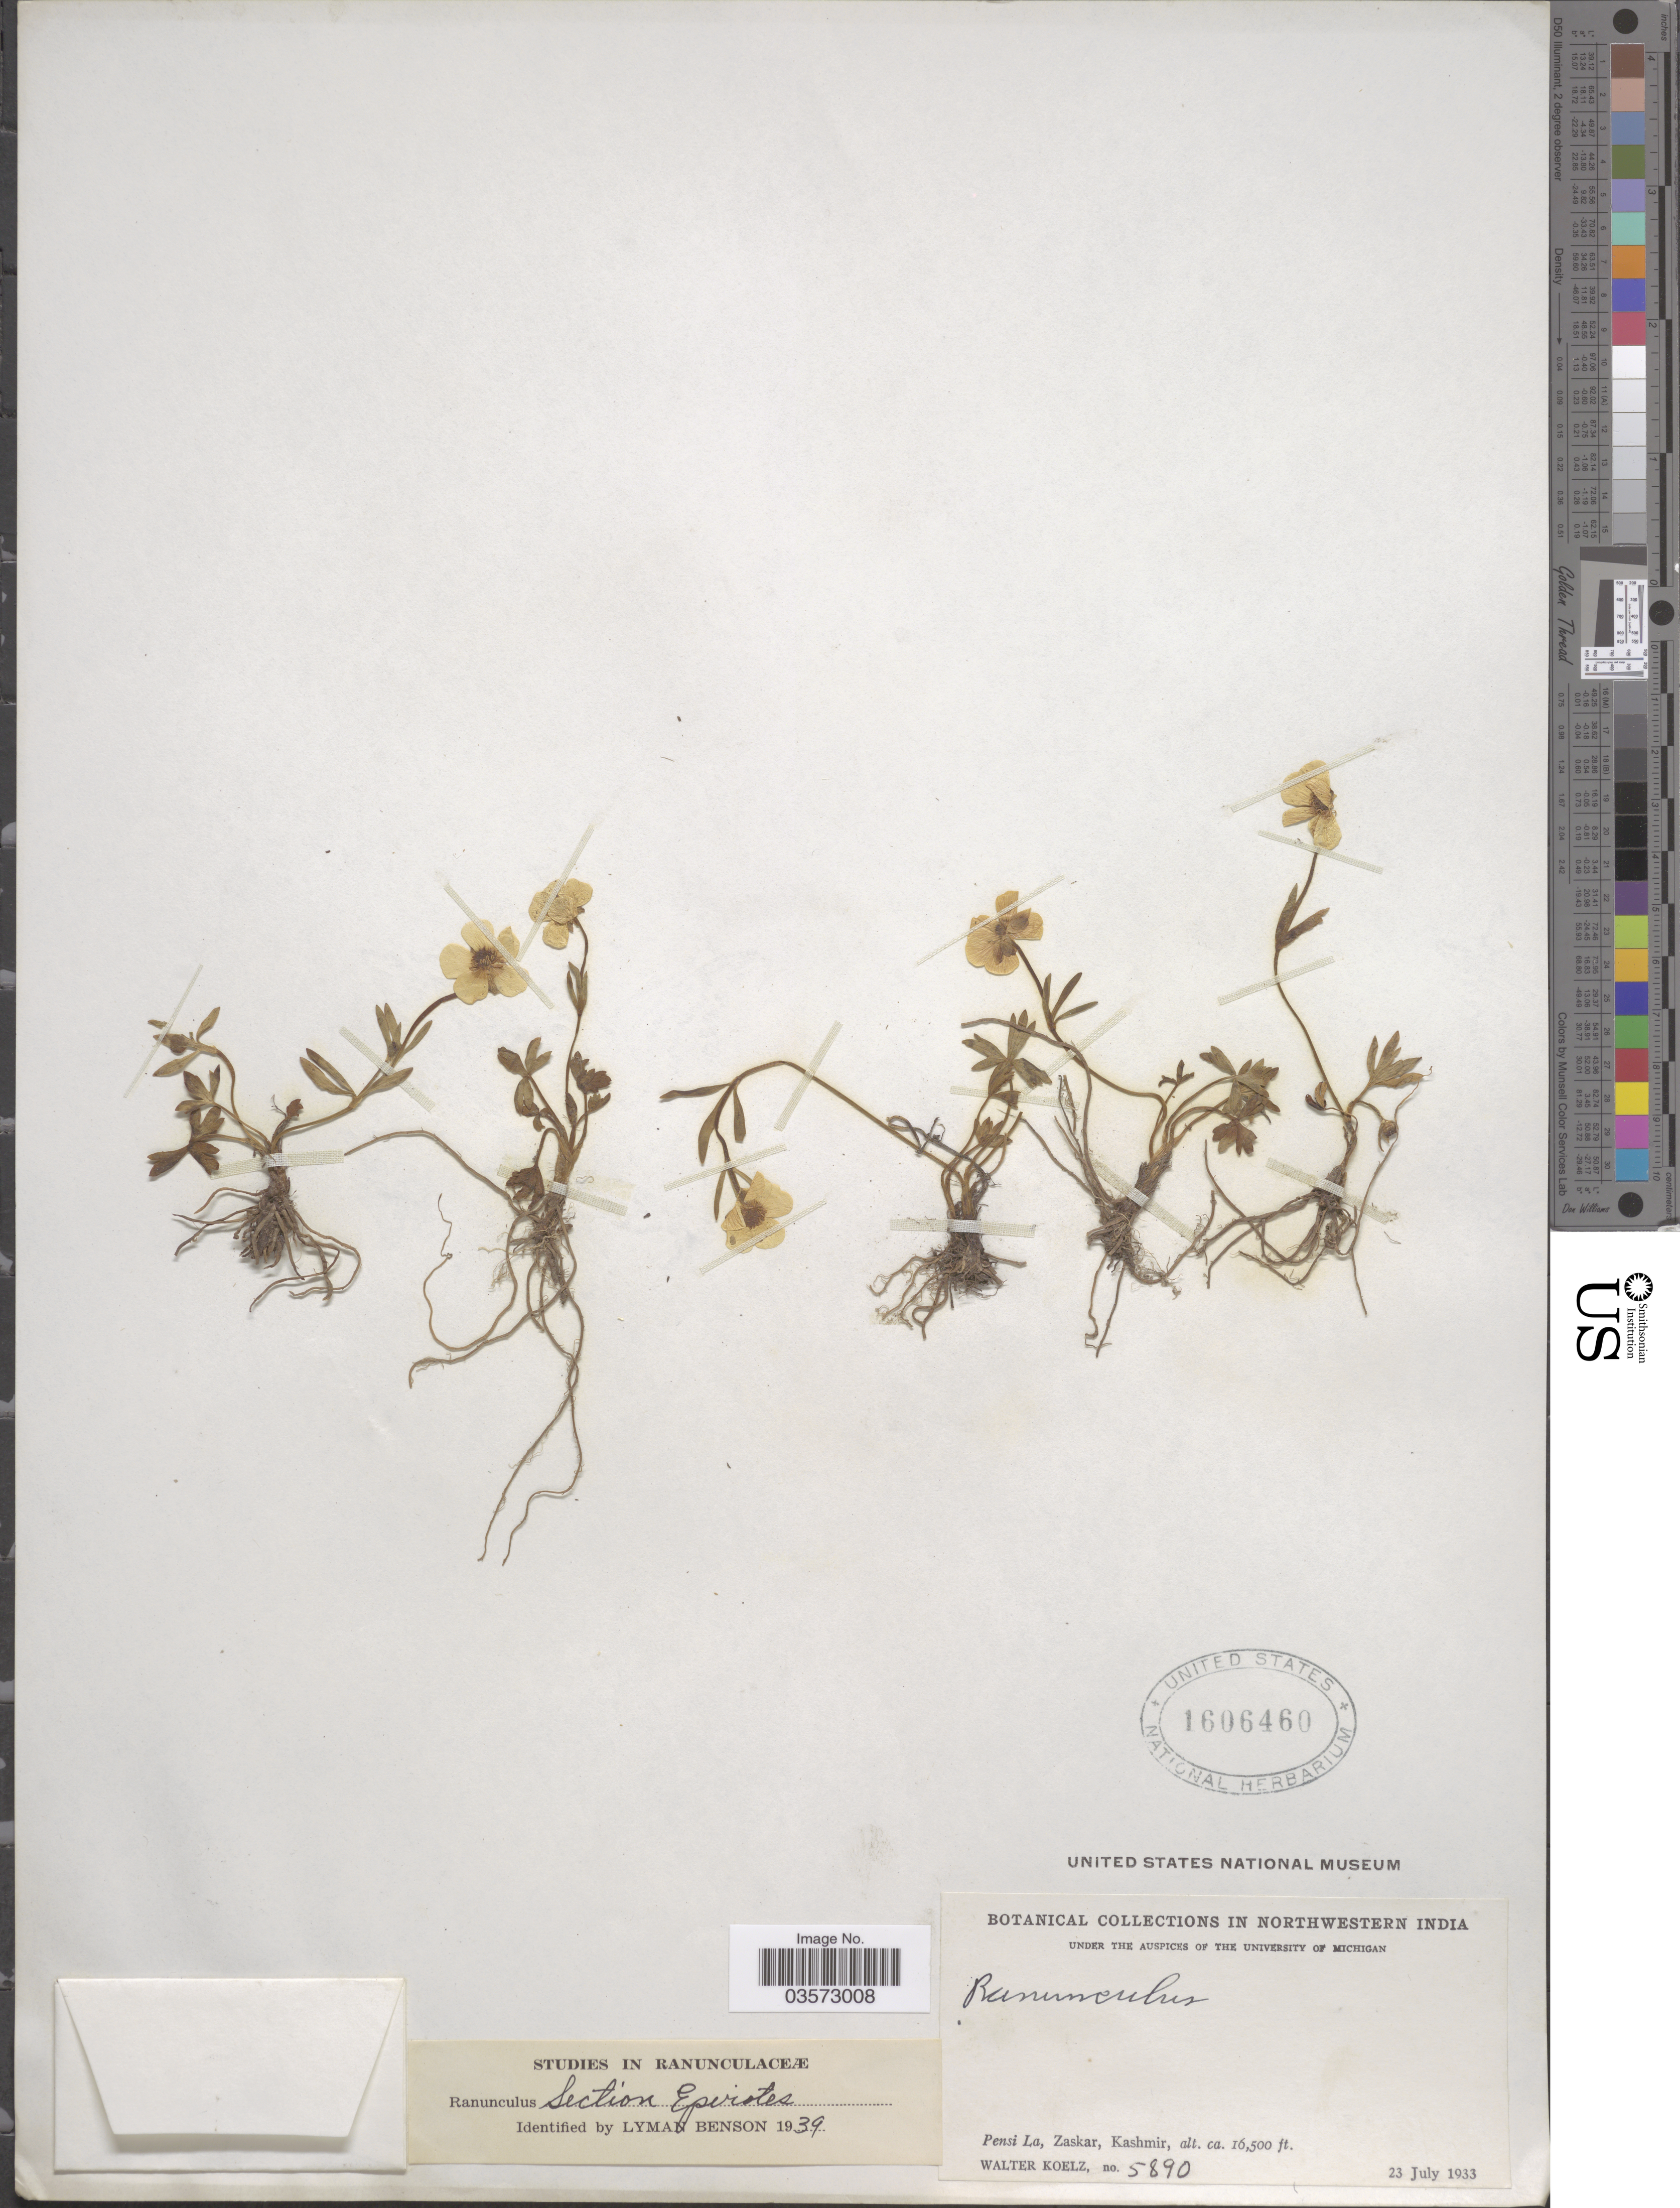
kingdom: Plantae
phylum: Tracheophyta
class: Magnoliopsida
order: Ranunculales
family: Ranunculaceae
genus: Ranunculus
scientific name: Ranunculus sp.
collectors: W. N. Koelz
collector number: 5890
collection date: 1933-07-23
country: India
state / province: Jammu and Kashmir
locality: Northwestern India. Pensi La, Zaskar, Kashmir.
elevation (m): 5029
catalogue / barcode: US 1606460